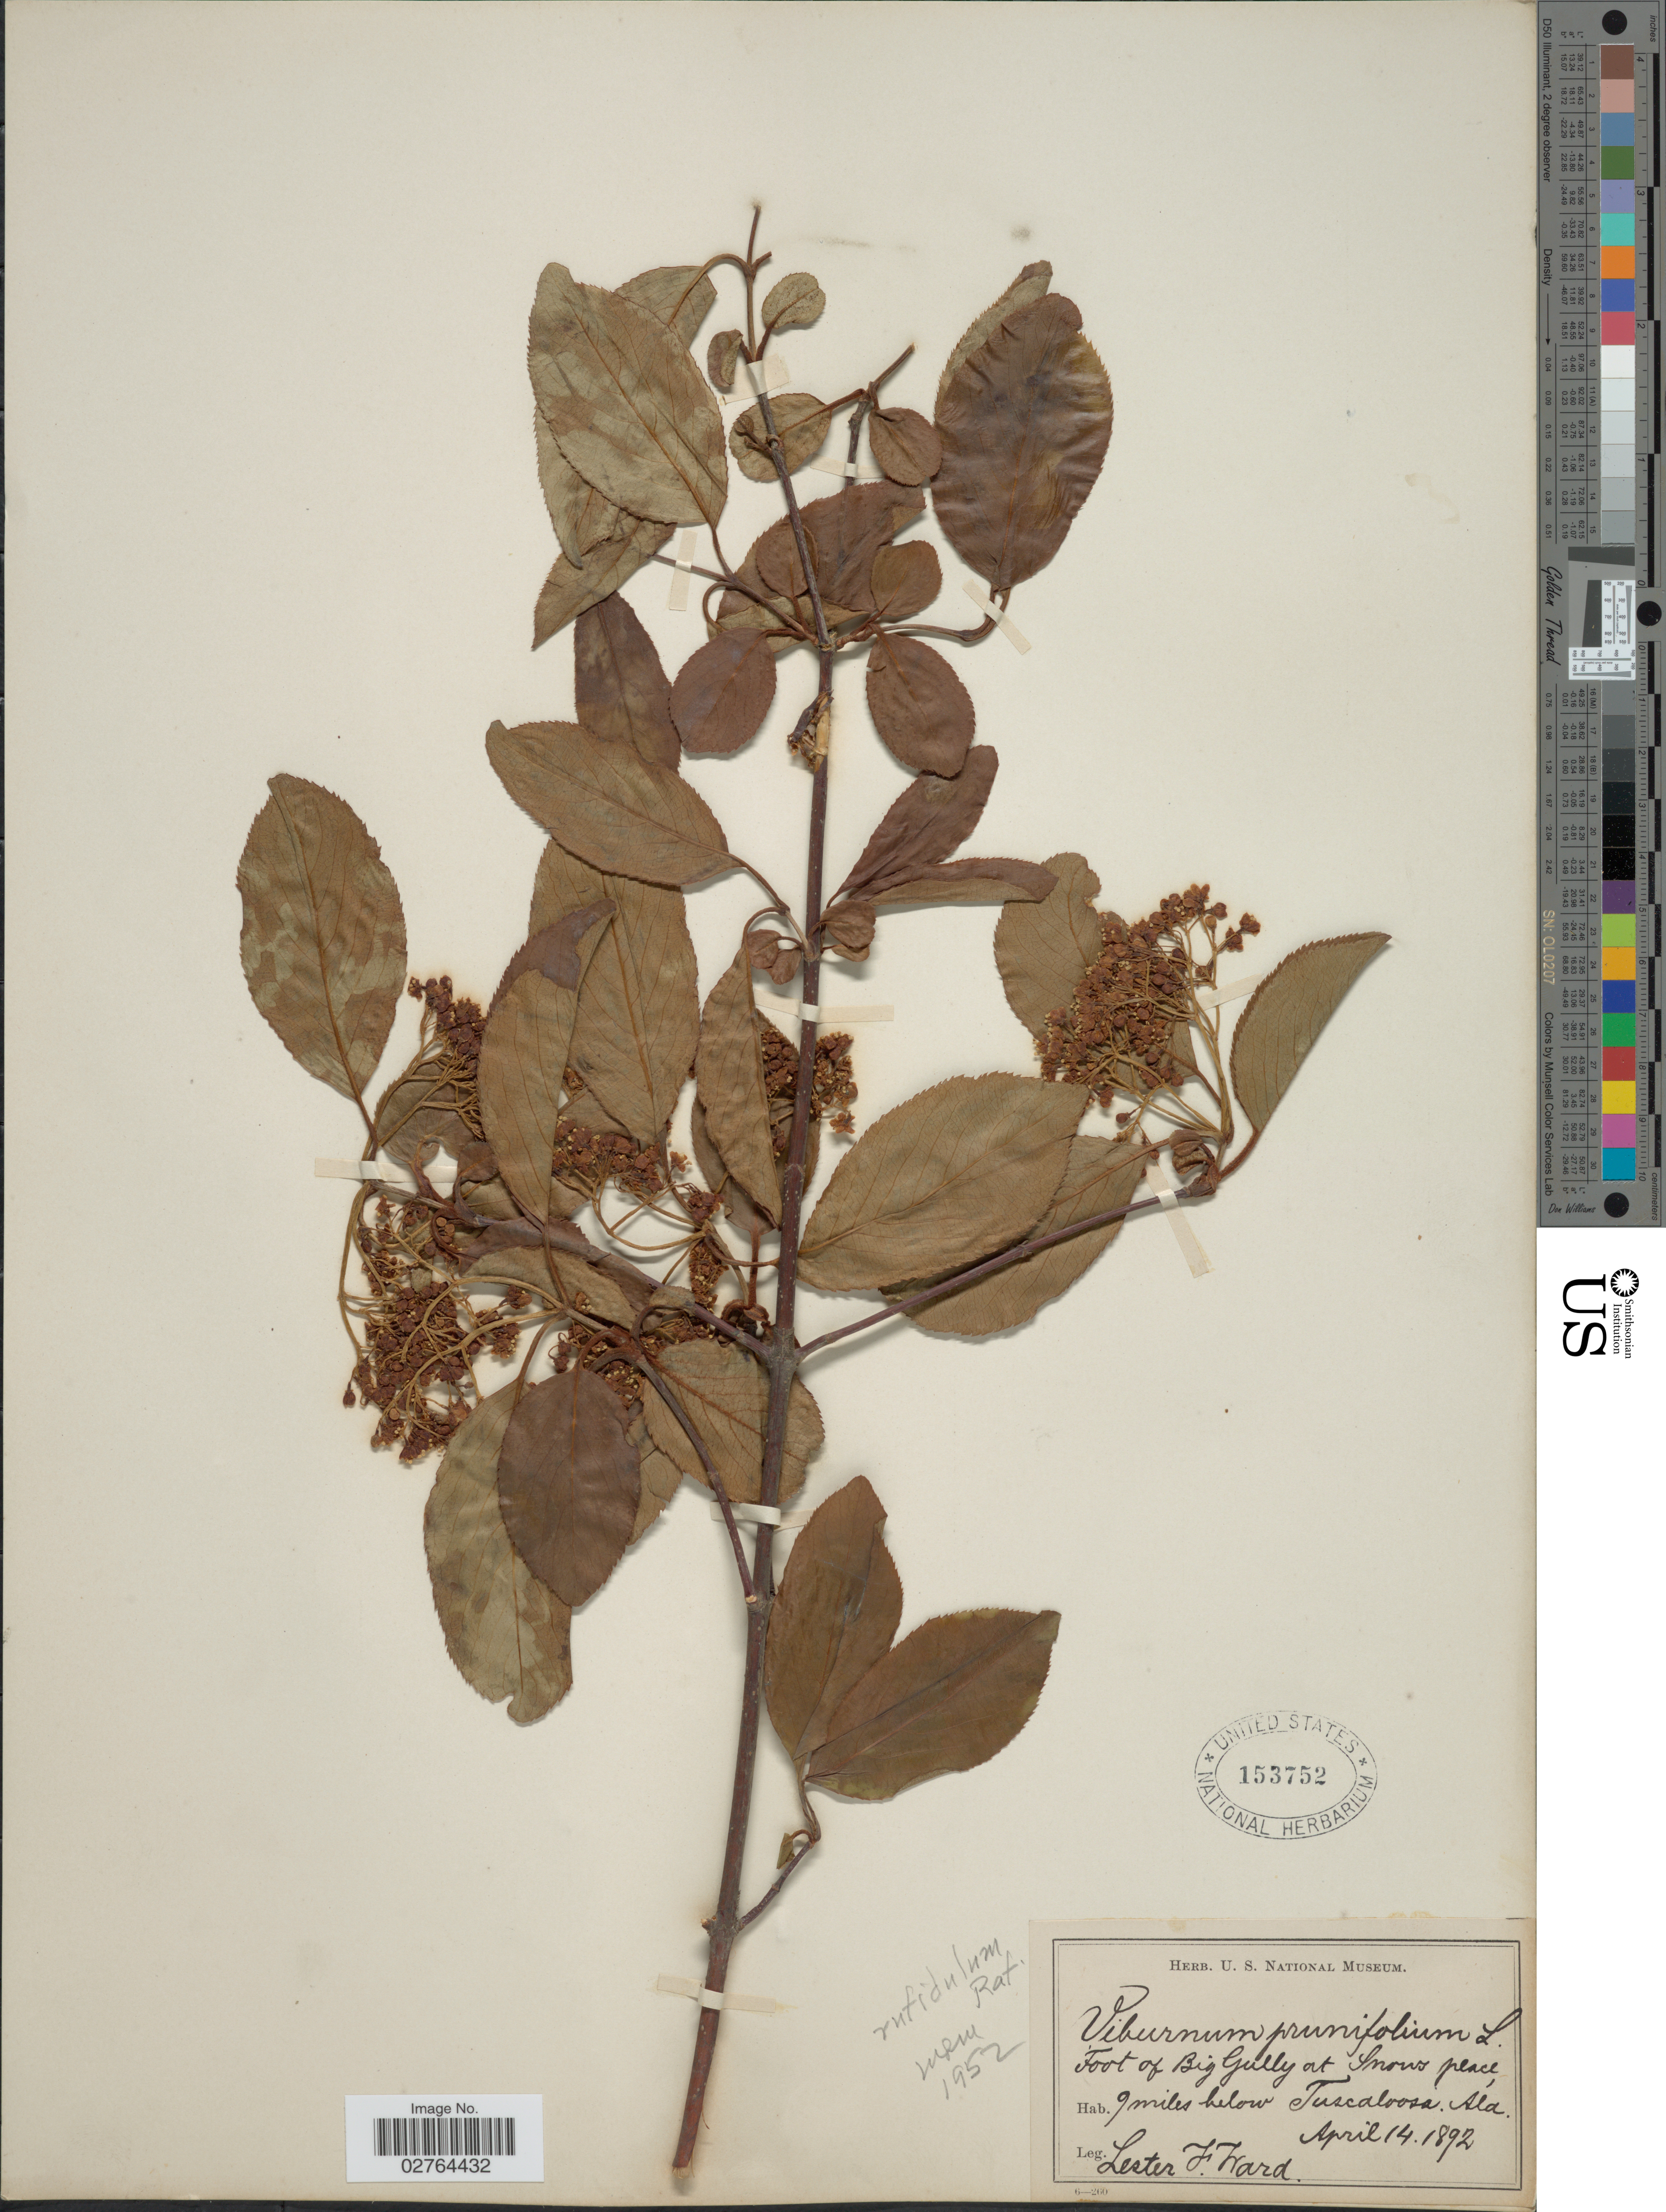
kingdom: Plantae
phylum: Tracheophyta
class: Magnoliopsida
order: Dipsacales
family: Viburnaceae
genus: Viburnum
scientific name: Viburnum rufidulum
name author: Raf.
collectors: L. F. Ward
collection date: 1892-04-14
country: United States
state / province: Alabama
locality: Foot of Big Gully at Snows peace. 9 miles below Tuscaloosa.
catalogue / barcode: US 153752